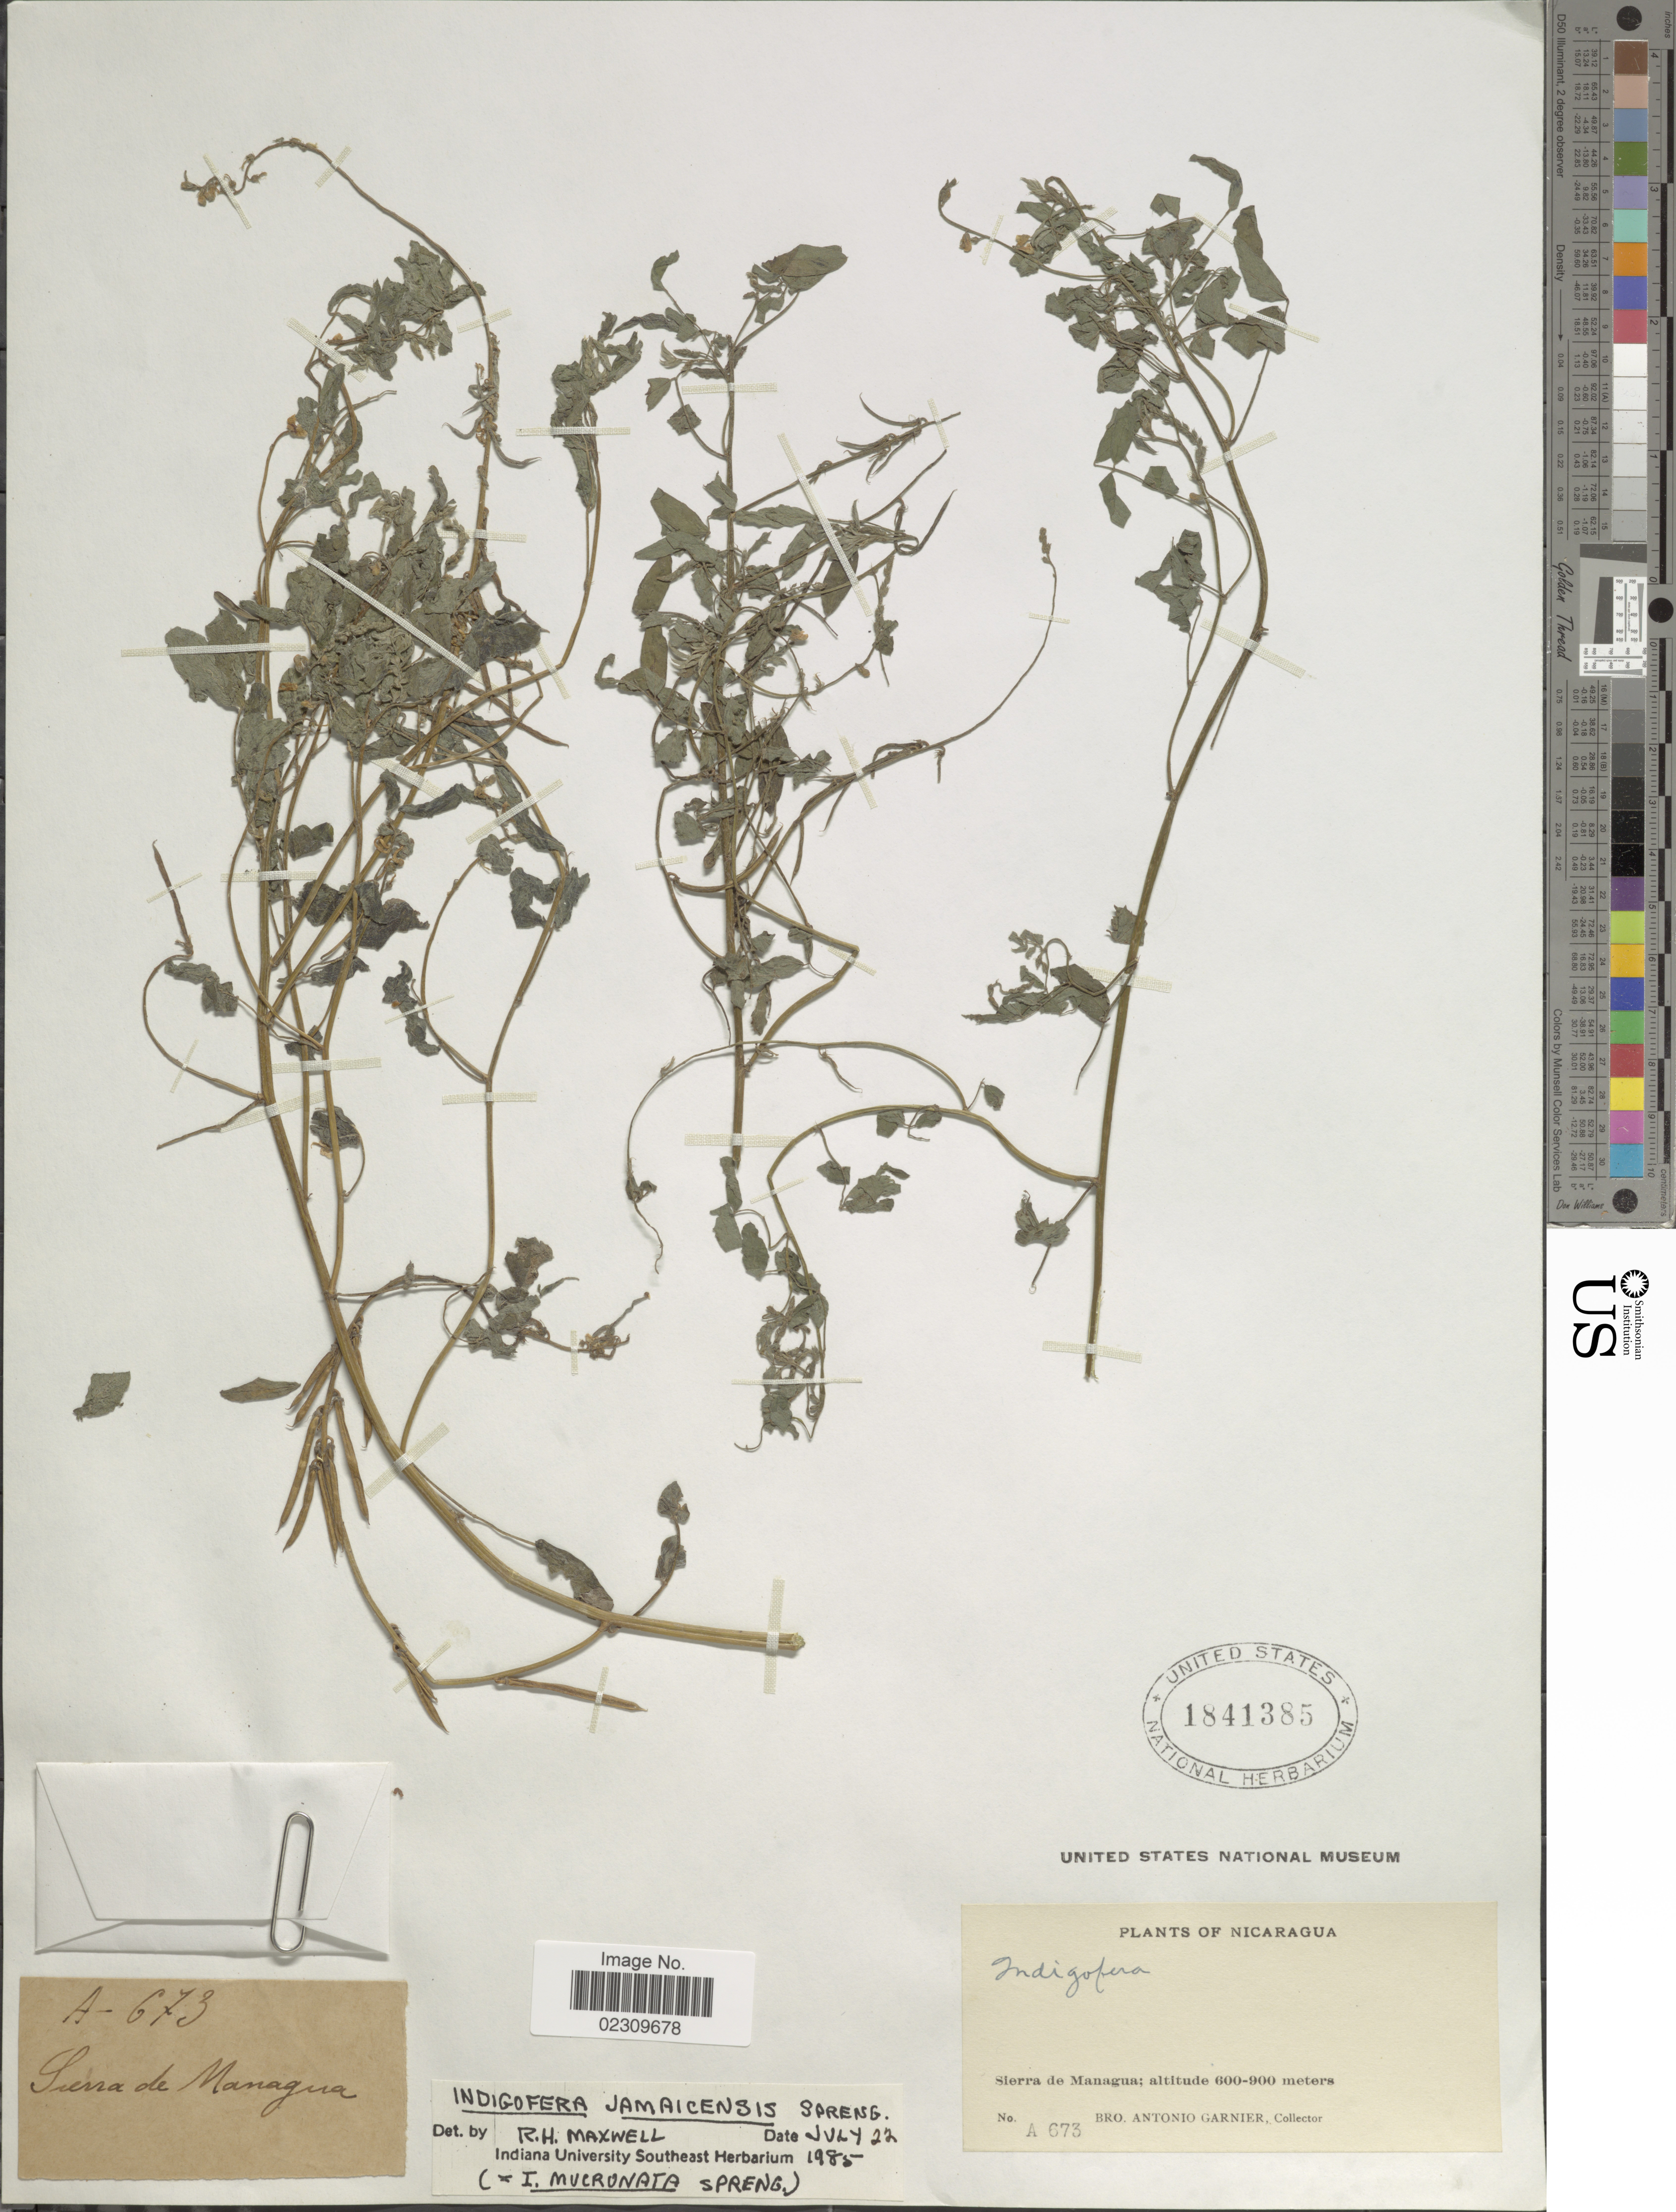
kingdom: Plantae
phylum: Tracheophyta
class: Magnoliopsida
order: Fabales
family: Fabaceae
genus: Indigofera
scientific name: Indigofera jamaicensis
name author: Spreng.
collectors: Bro. A. Garnier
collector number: A673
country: Nicaragua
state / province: Managua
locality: Sierra de Managua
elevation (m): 600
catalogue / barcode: US 1841385